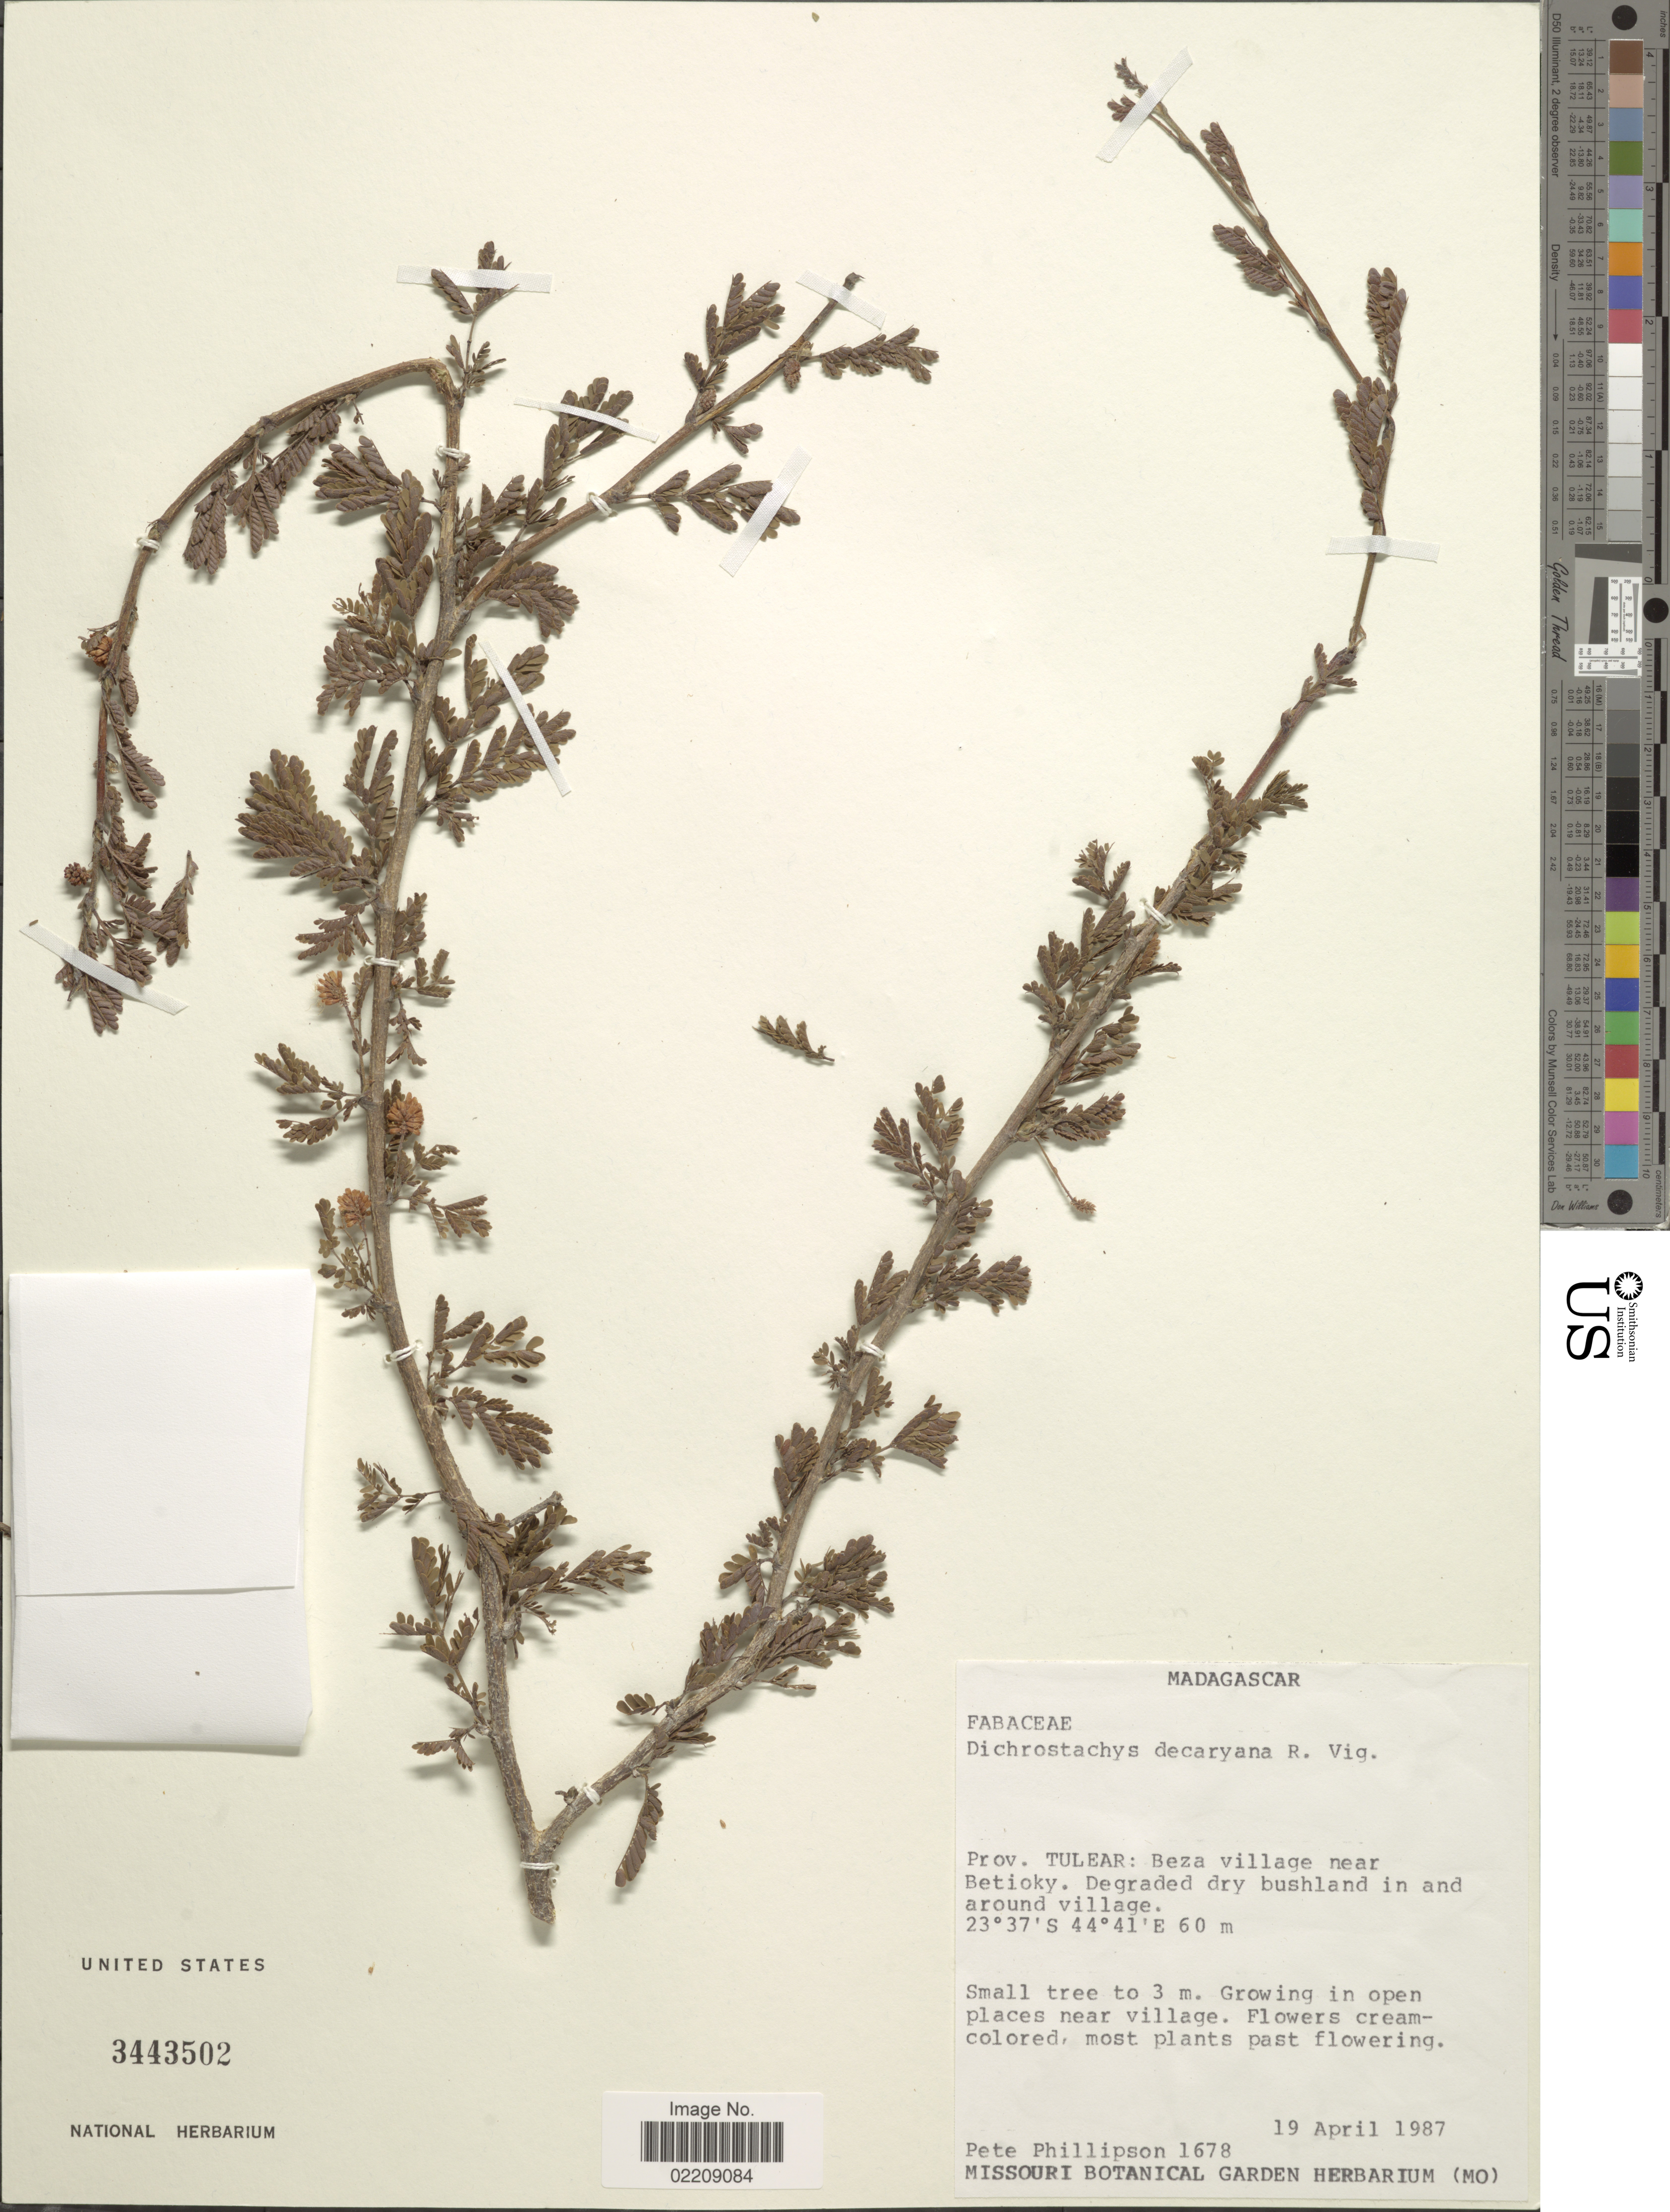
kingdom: Plantae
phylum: Tracheophyta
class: Magnoliopsida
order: Fabales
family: Fabaceae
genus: Dichrostachys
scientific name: Dichrostachys decaryana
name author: R. Vig.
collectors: P. B. Phillipson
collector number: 1678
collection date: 1987-04-19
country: Madagascar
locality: Prov. Tulear: Beza village near Betioky. Degraded dry bushland in and around village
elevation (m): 60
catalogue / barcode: US 3443502